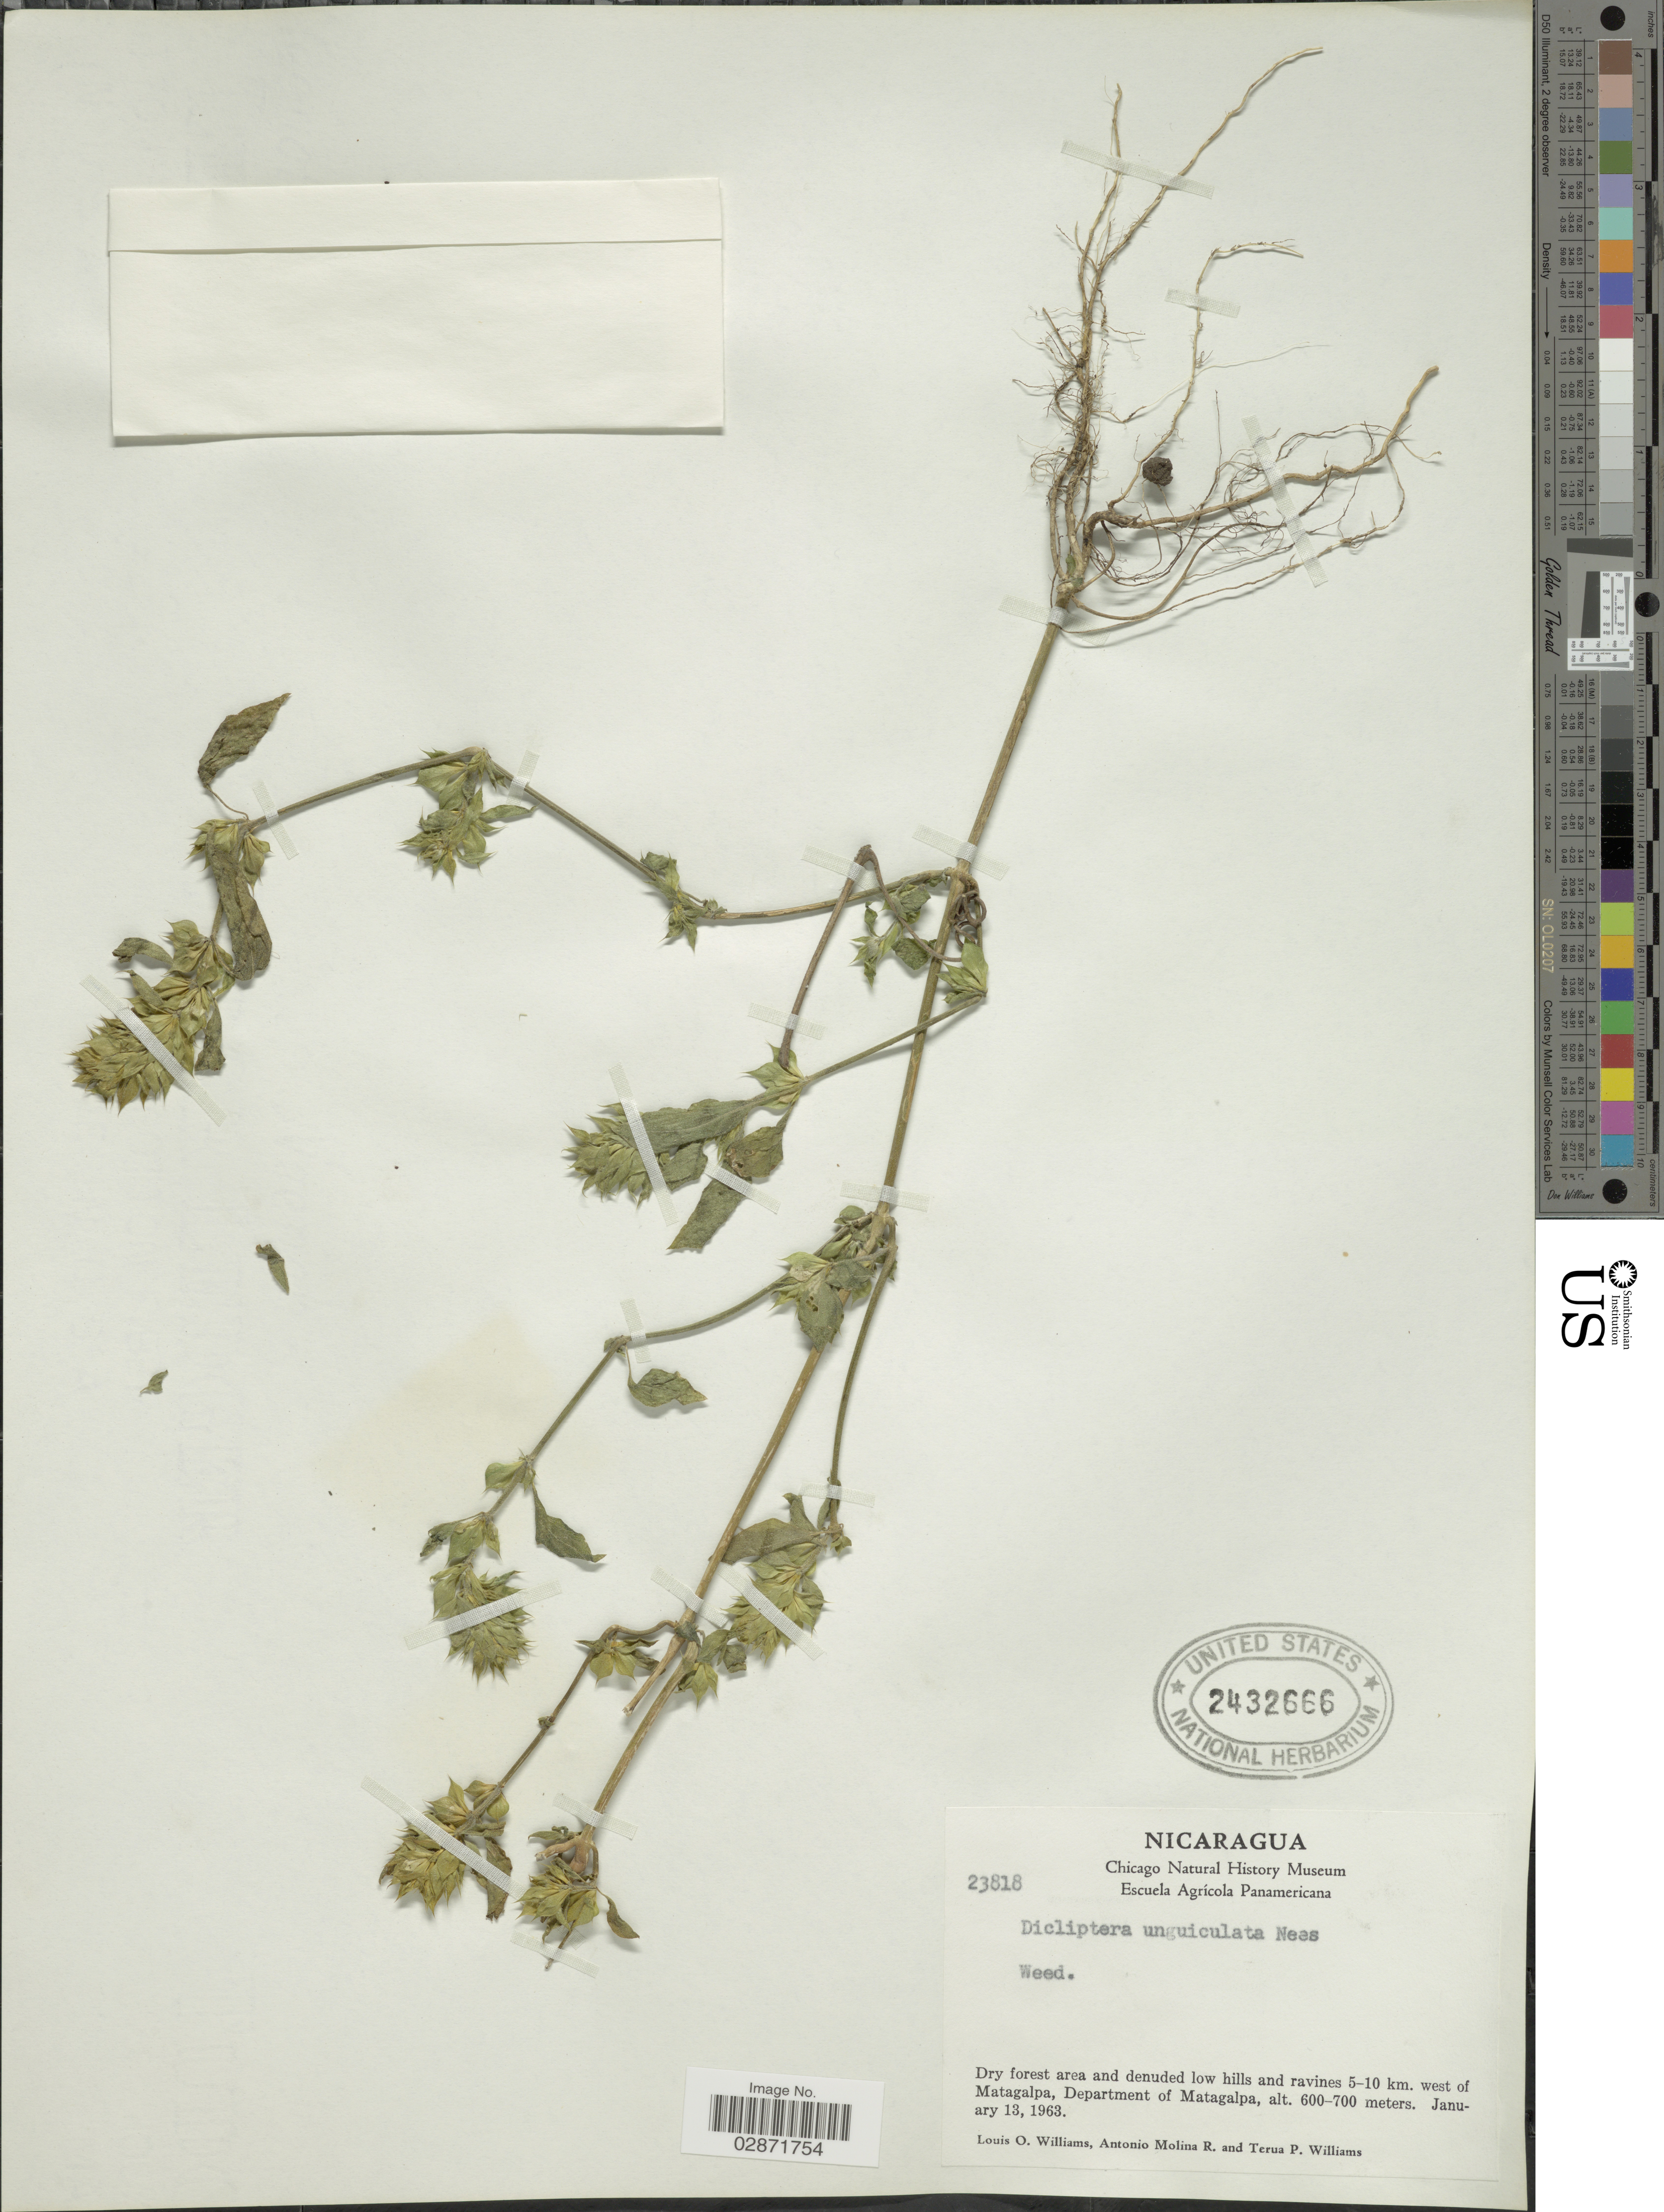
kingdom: Plantae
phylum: Tracheophyta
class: Magnoliopsida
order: Lamiales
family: Acanthaceae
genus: Dicliptera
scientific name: Dicliptera unguiculata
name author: Nees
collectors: L. O. Williams, A. Molina R. & T. Williams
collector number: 23818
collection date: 1963-01-13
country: Nicaragua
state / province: Matagalpa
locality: Dry forest area and denuded low hills and ravines 5-10 km. west of Matagalpa, Department of Matagalpa.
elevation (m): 600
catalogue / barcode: US 2432666